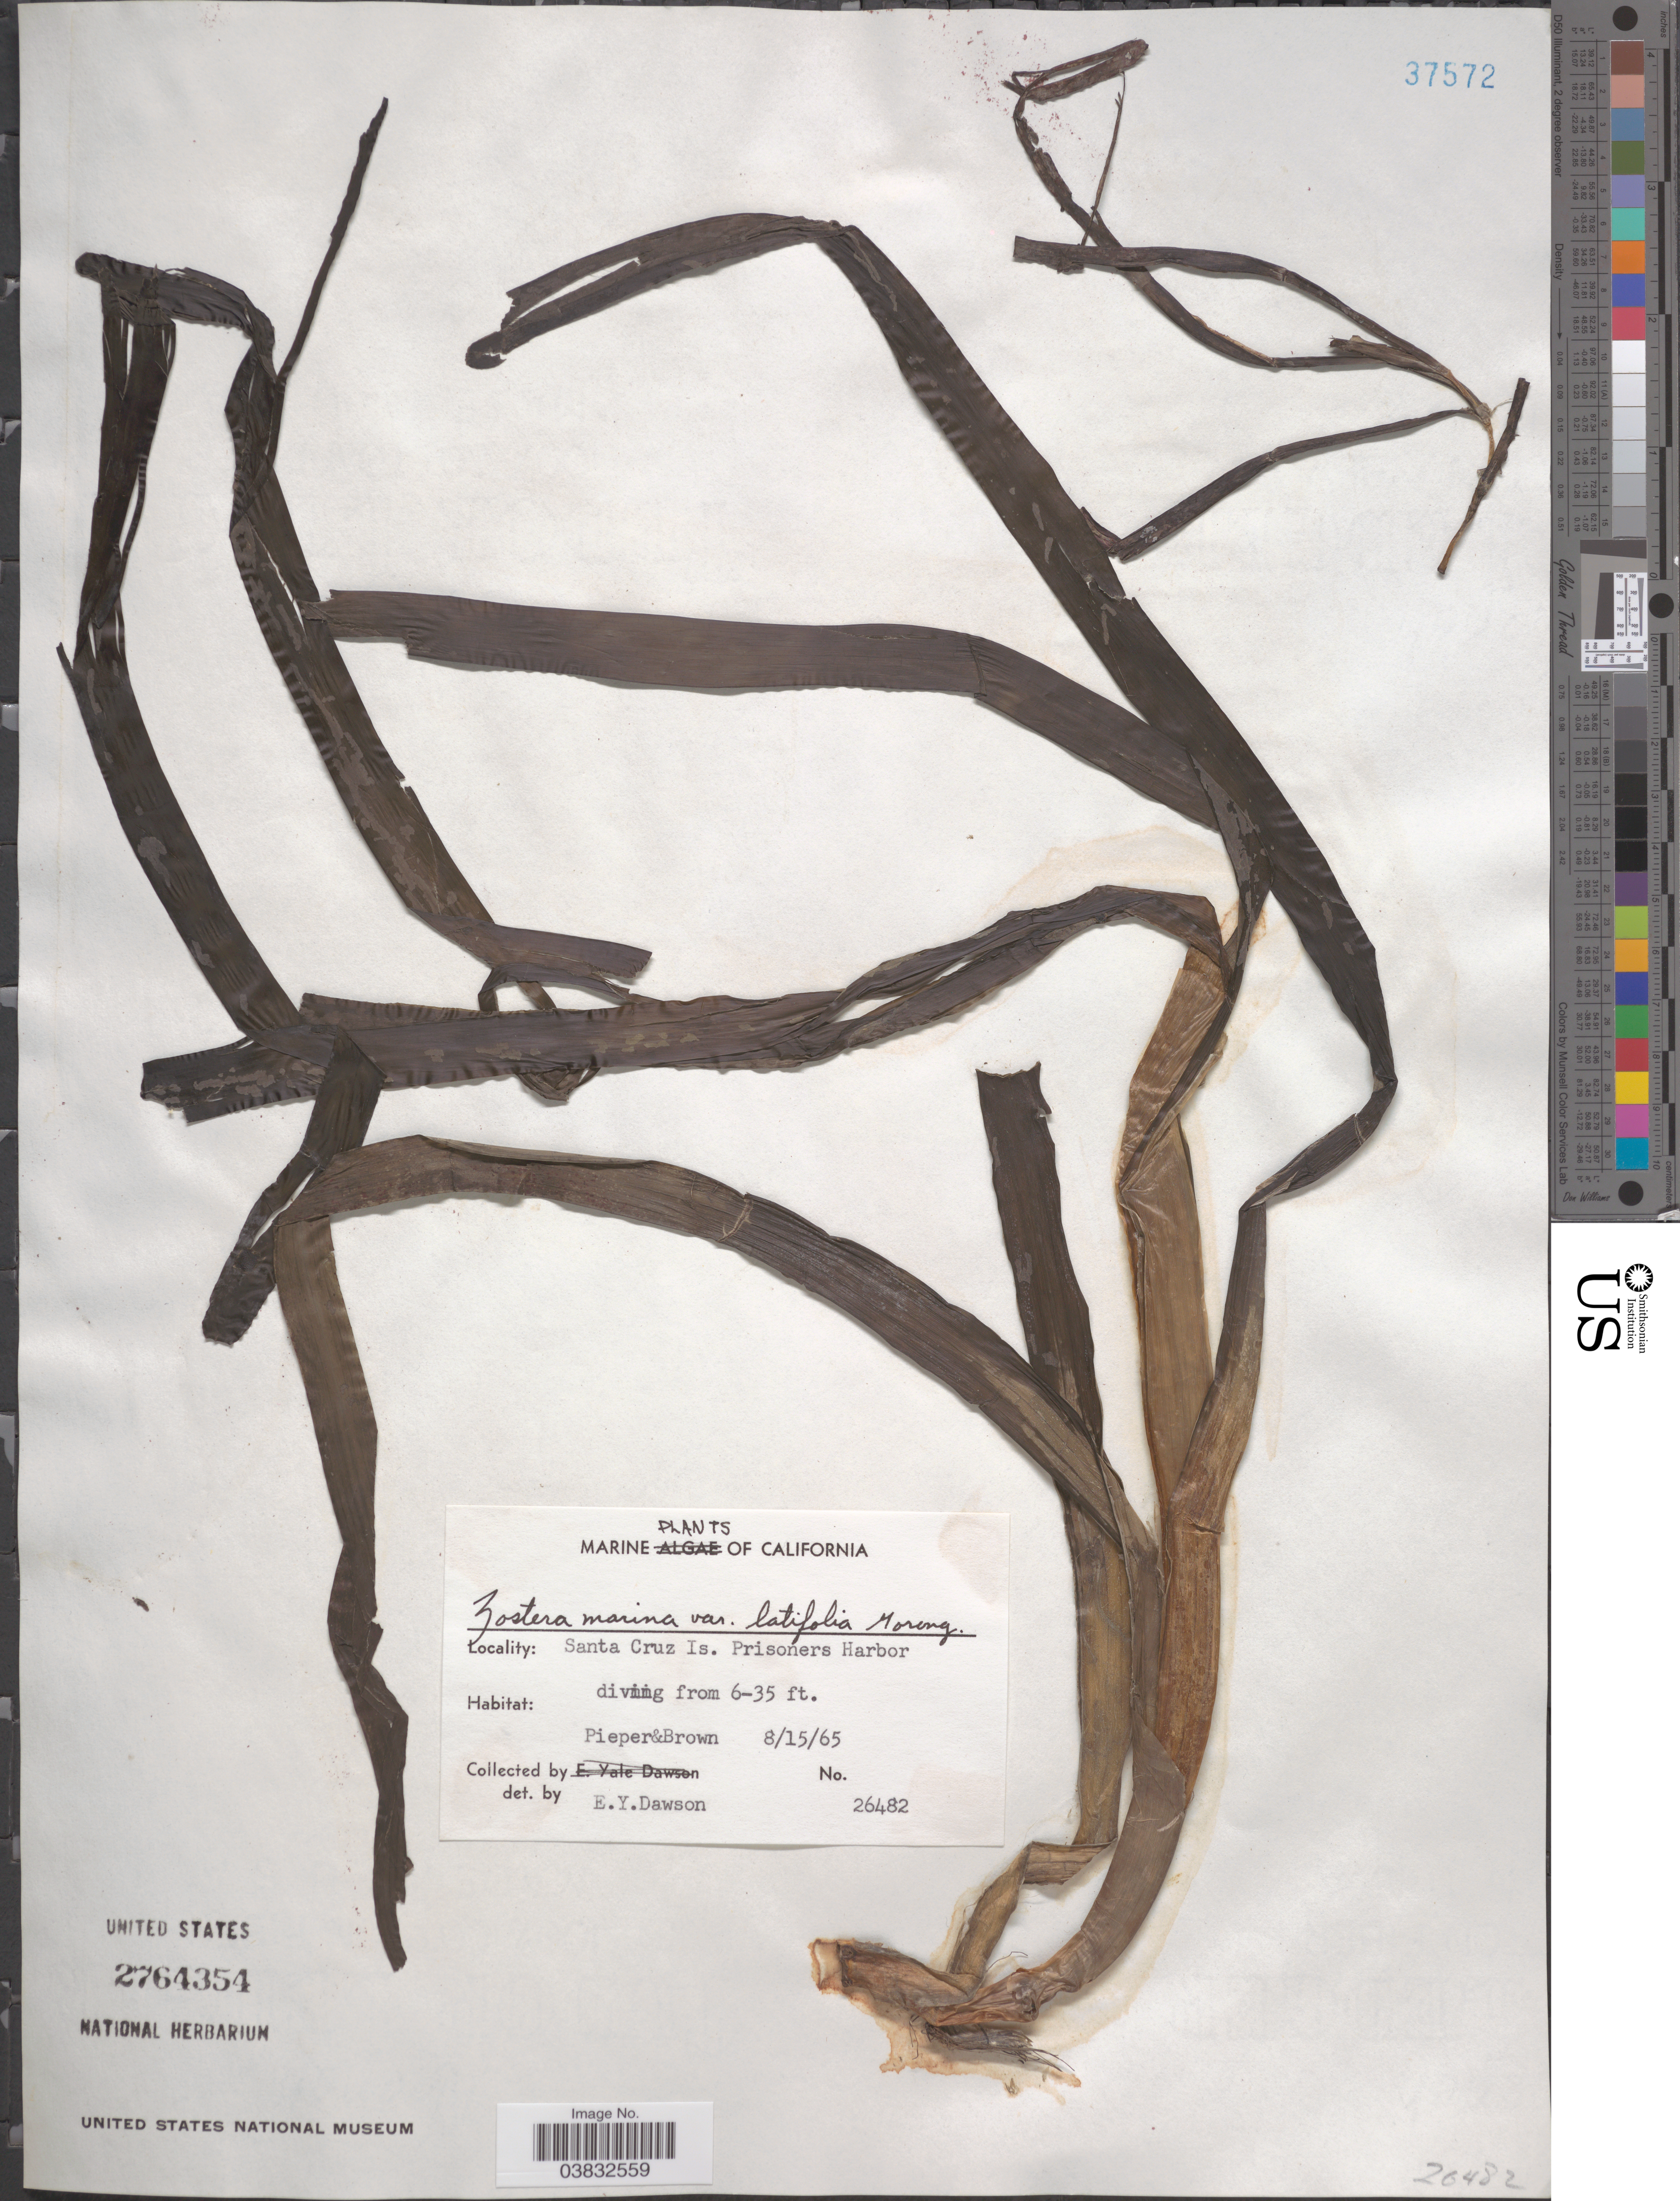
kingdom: Plantae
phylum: Tracheophyta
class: Liliopsida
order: Alismatales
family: Zosteraceae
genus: Zostera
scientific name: Zostera marina var. latifolia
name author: L.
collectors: Pieper & -- Brown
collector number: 26482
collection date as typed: Transcribed d/m/y: 15/8/65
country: United States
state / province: California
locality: Santa Cruz Is. Prisoners Harbor.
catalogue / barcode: US 2764354